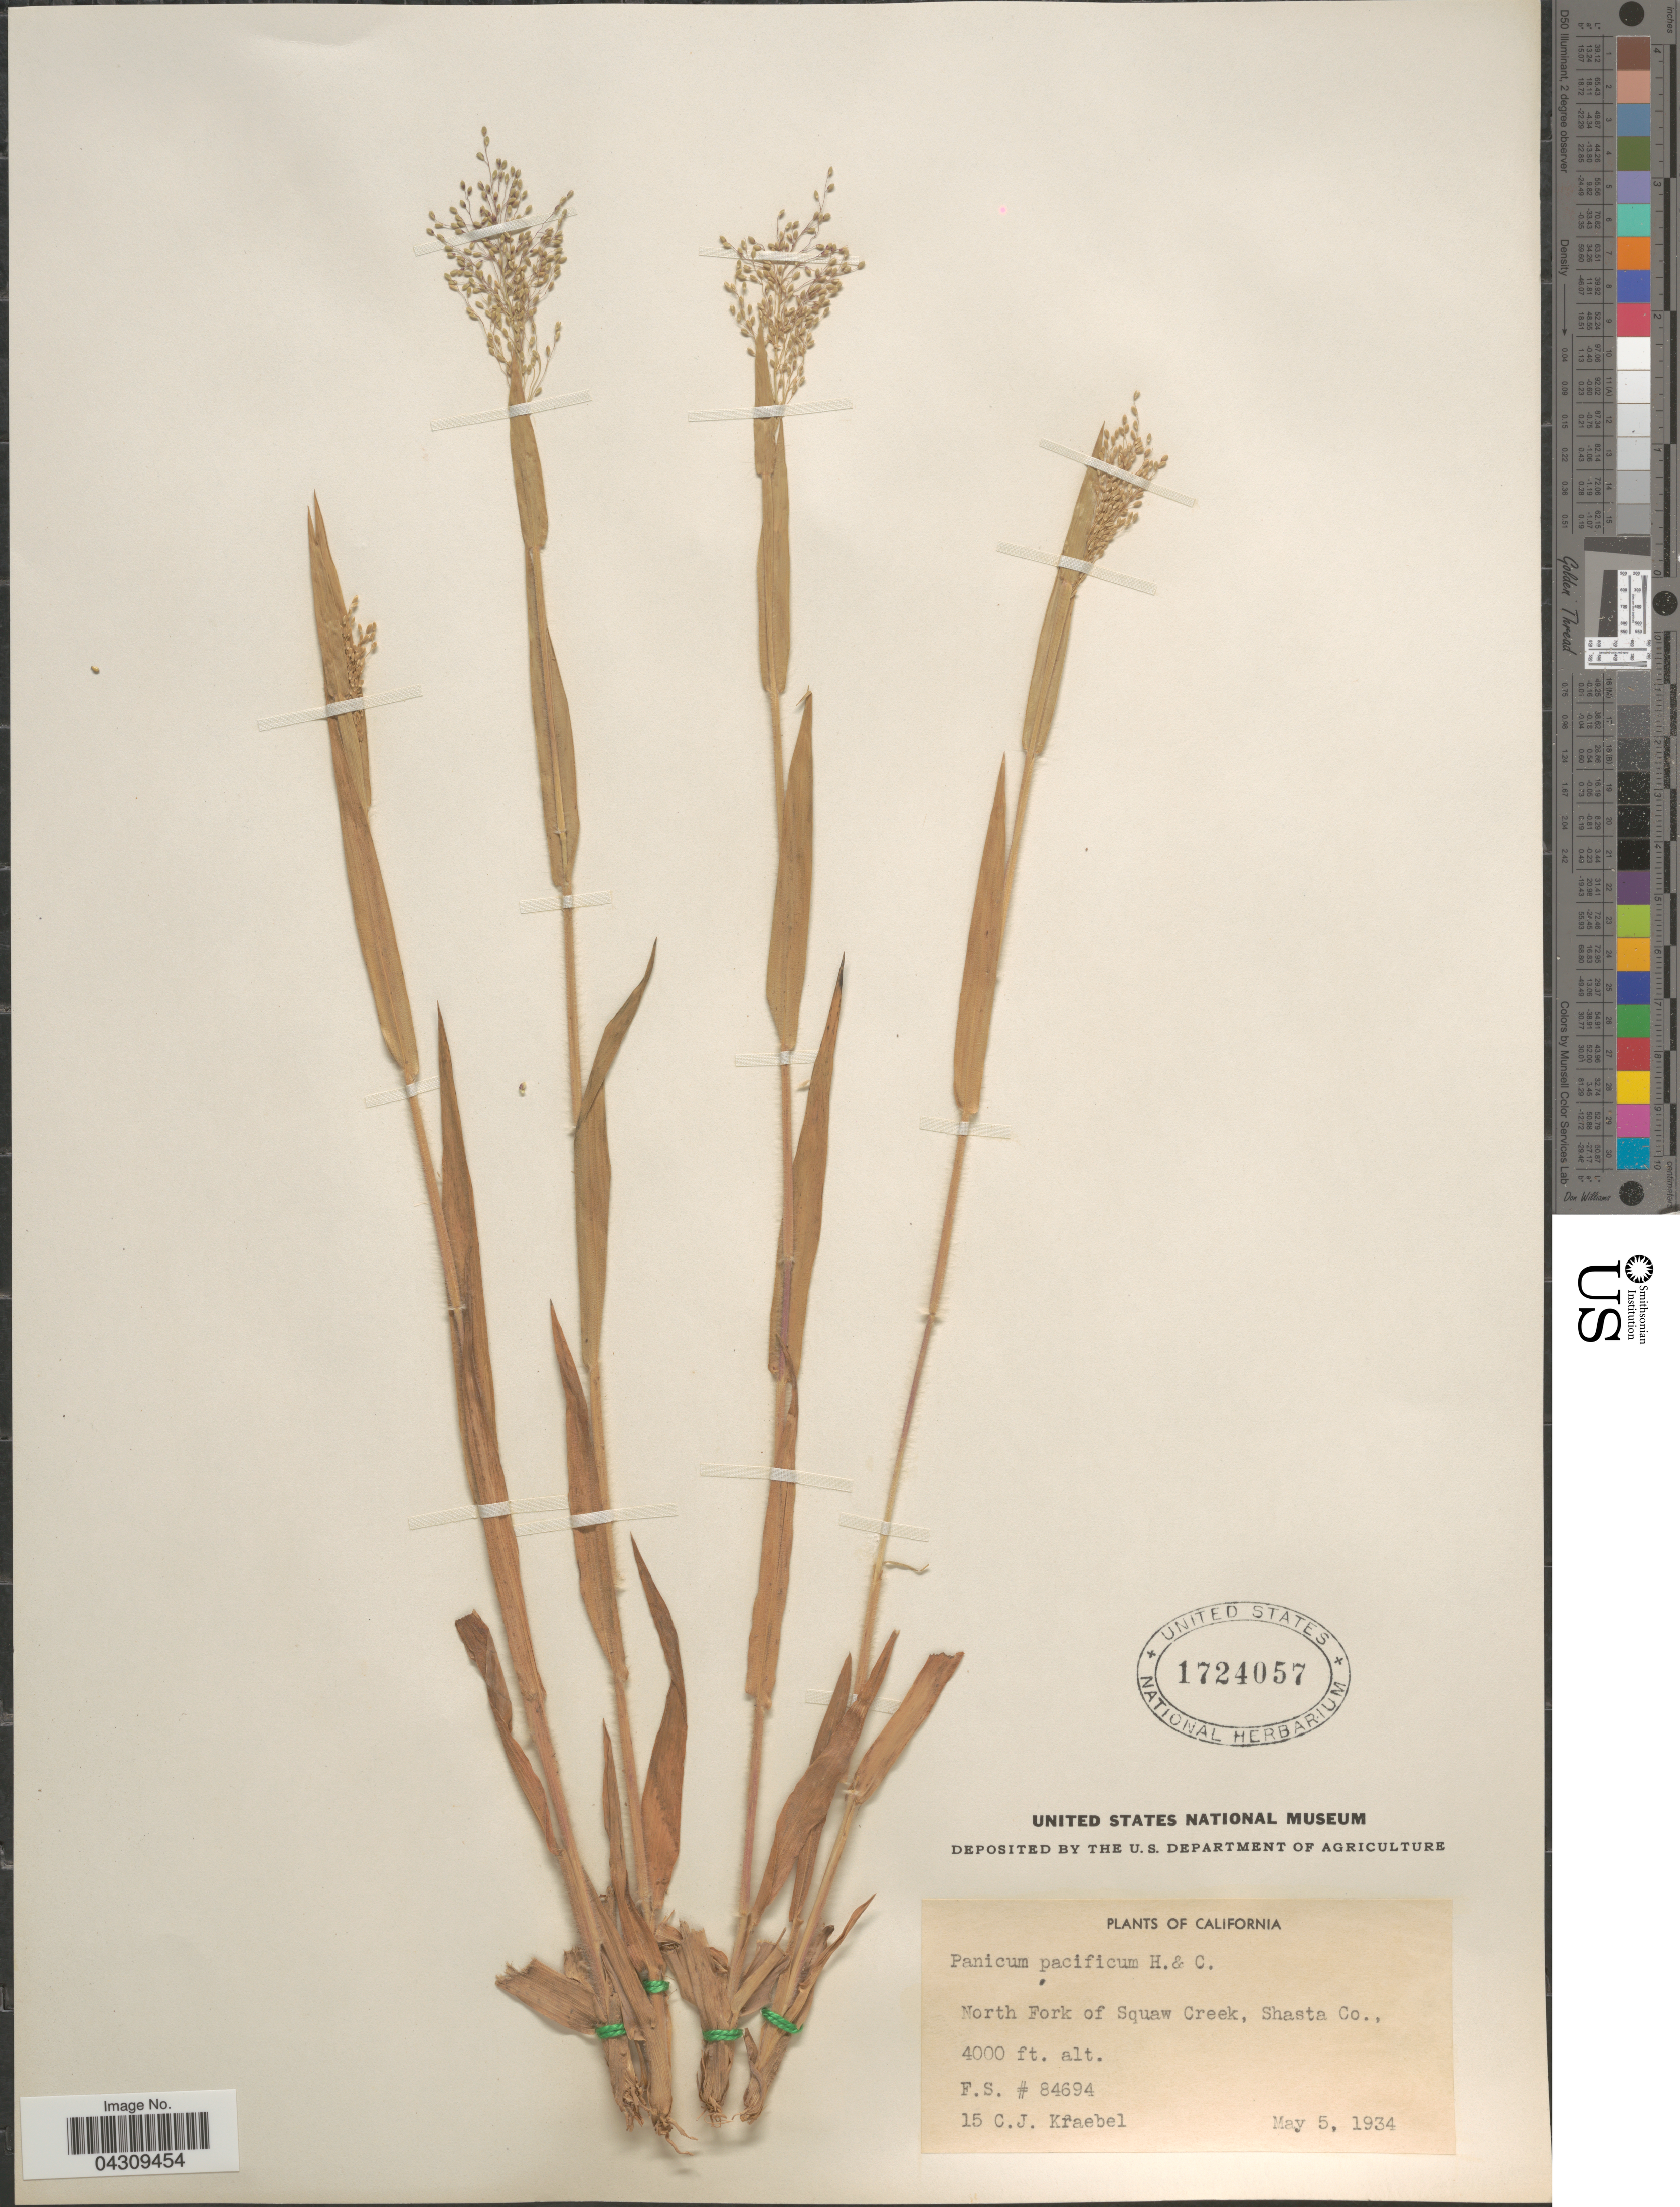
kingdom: Plantae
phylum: Tracheophyta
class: Liliopsida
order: Poales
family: Poaceae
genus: Dichanthelium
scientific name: Dichanthelium acuminatum var. acuminatum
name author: (Sw.) Gould & C.A. Clark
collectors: C. Kraebel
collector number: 15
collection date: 1934-05-05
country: United States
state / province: California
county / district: Shasta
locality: North Fork of Squaw Creek, Shasta Co. F.S. #84694 [unsure placement]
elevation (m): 1219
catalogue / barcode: US 1724057